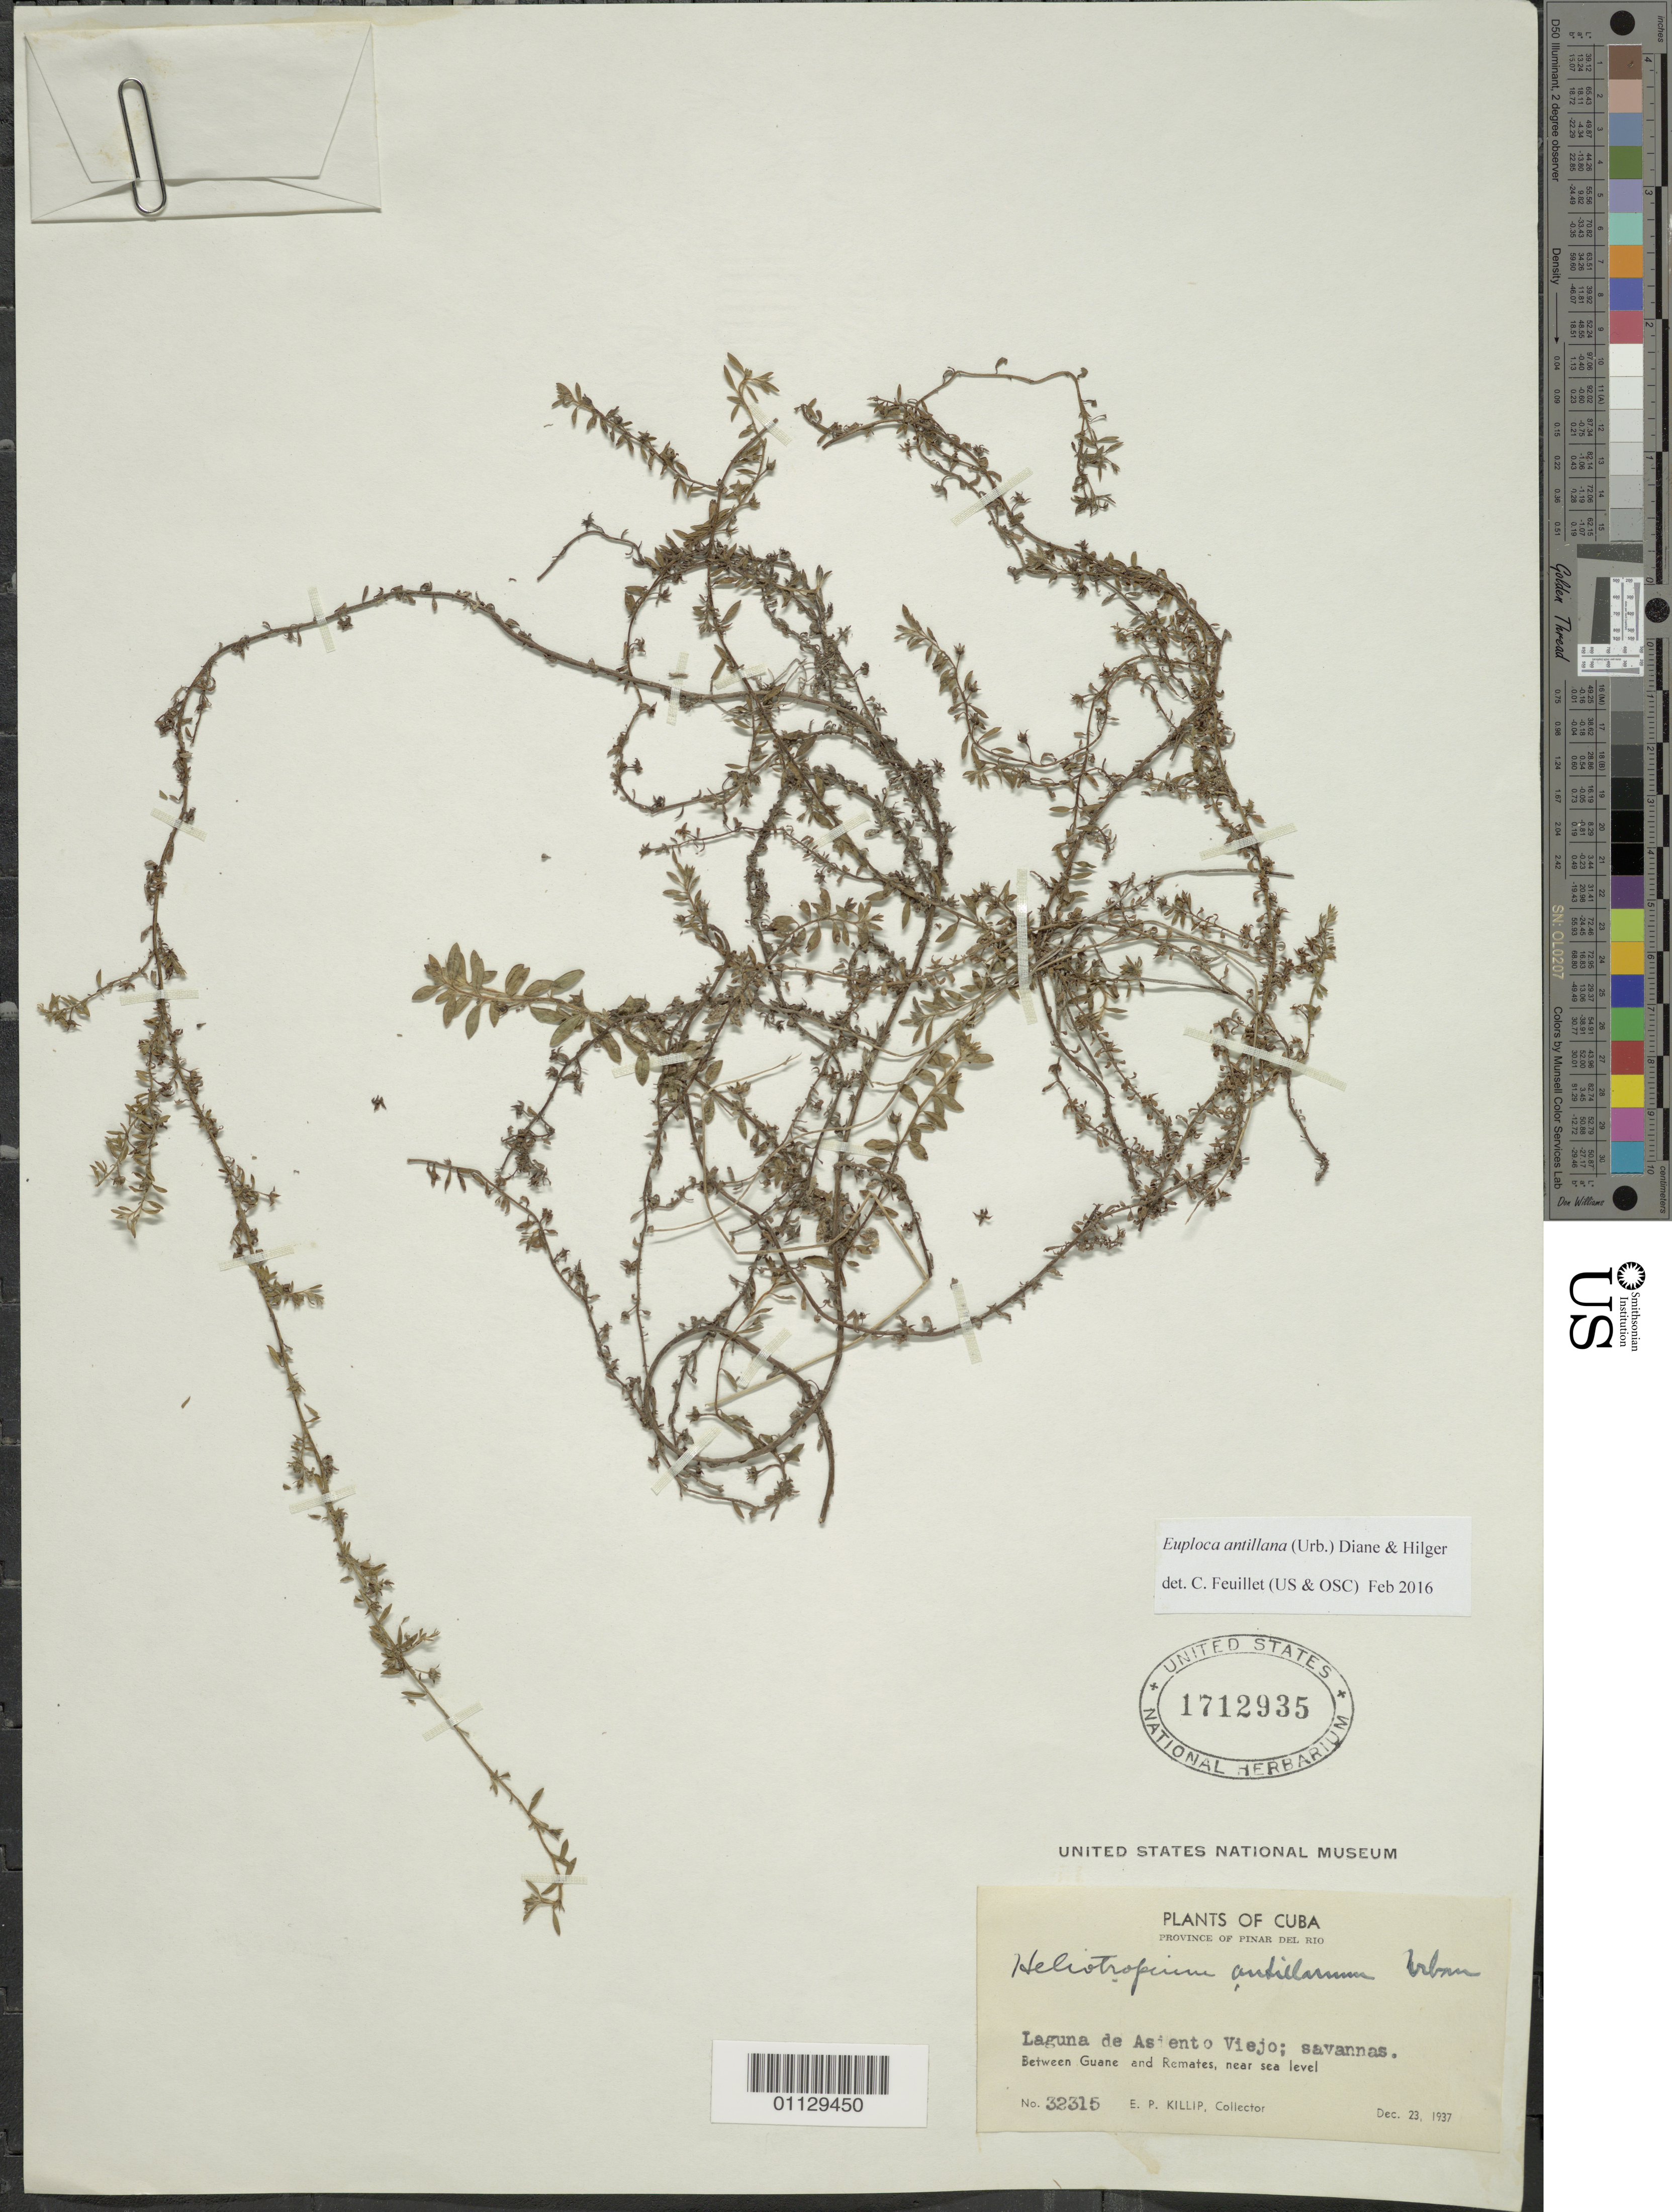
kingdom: Plantae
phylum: Tracheophyta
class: Magnoliopsida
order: Boraginales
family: Heliotropiaceae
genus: Euploca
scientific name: Euploca antillana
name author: (Urb.) Diane & Hilger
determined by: Feuillet, C.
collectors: E. P. Killip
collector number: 32315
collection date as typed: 23 Dec 1937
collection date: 1937-12-23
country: Cuba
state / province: Pinar del Rio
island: Cuba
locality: Laguna de Asiento Viejo; savannas, between Guane and Remates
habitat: Savannas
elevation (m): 0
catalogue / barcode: US 1712935